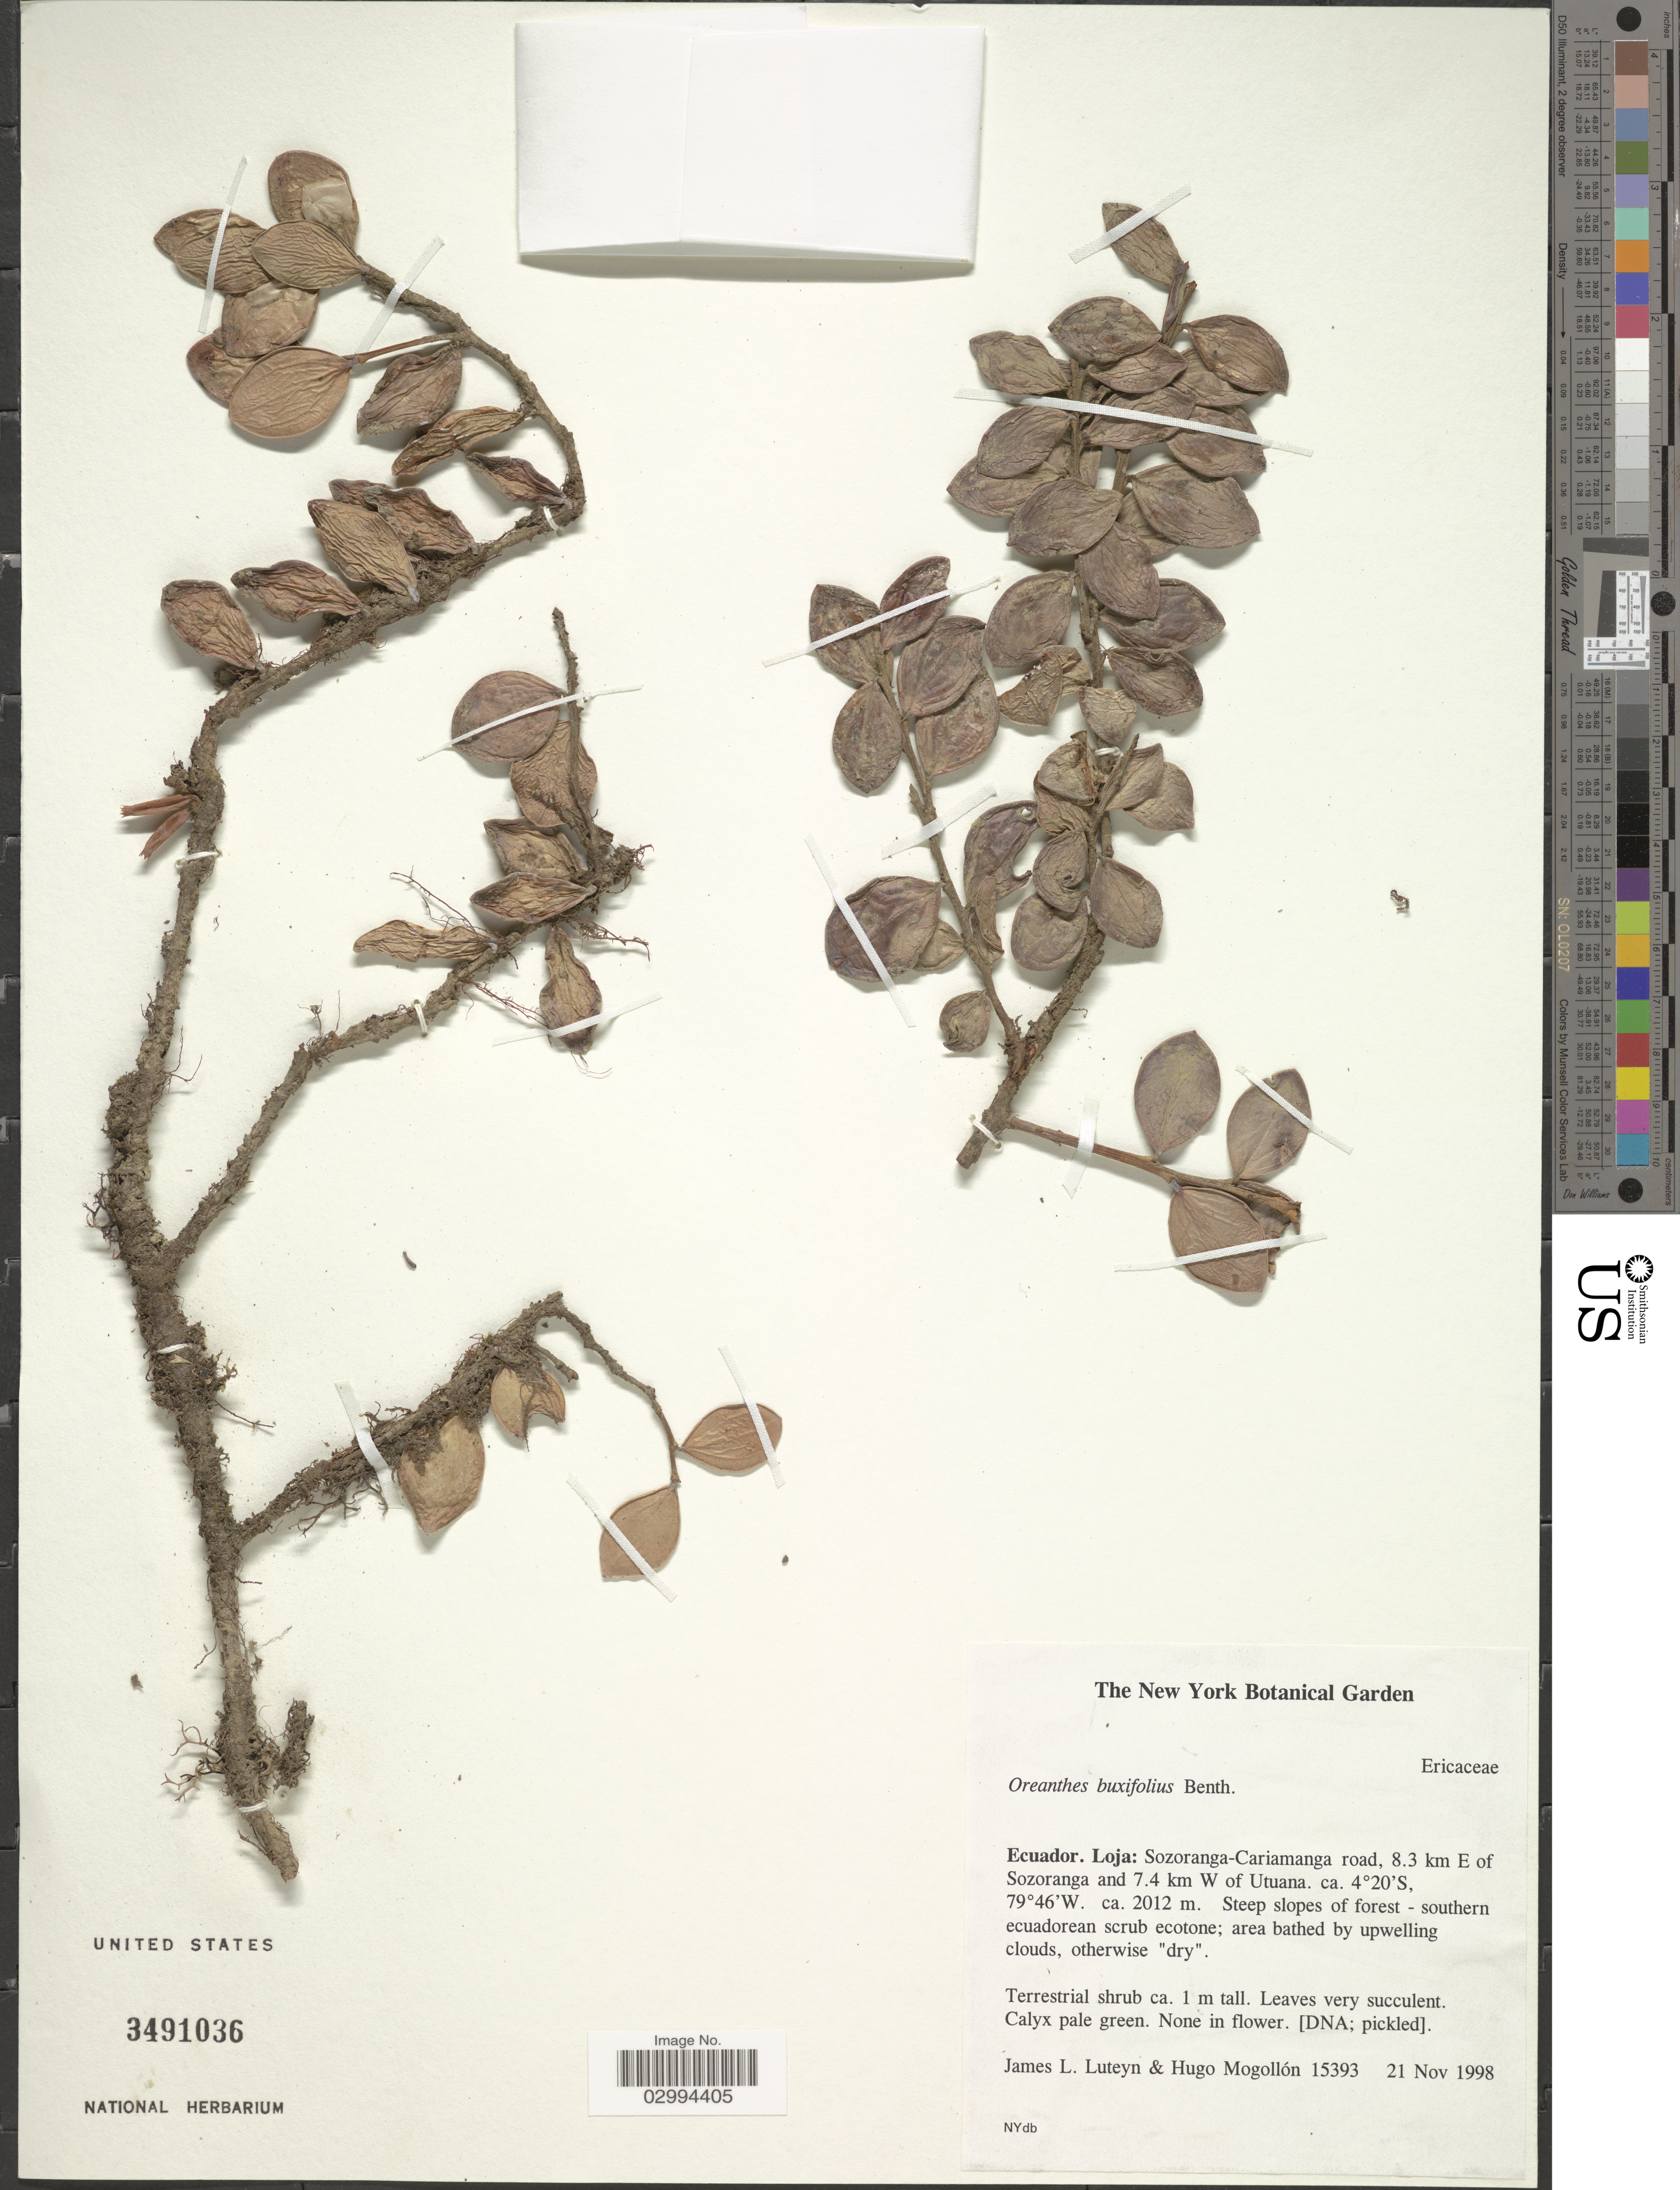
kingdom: Plantae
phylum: Tracheophyta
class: Magnoliopsida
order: Ericales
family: Ericaceae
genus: Oreanthes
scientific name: Oreanthes buxifolius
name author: Benth.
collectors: J. L. Luteyn & H. Mogollón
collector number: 15393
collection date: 1998-11-21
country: Ecuador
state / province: Loja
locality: Sozoranga-Cariamanga road, 8.3 km E of Sozoranga and 7.4 km W of Utuana.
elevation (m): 2012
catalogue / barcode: US 3491036